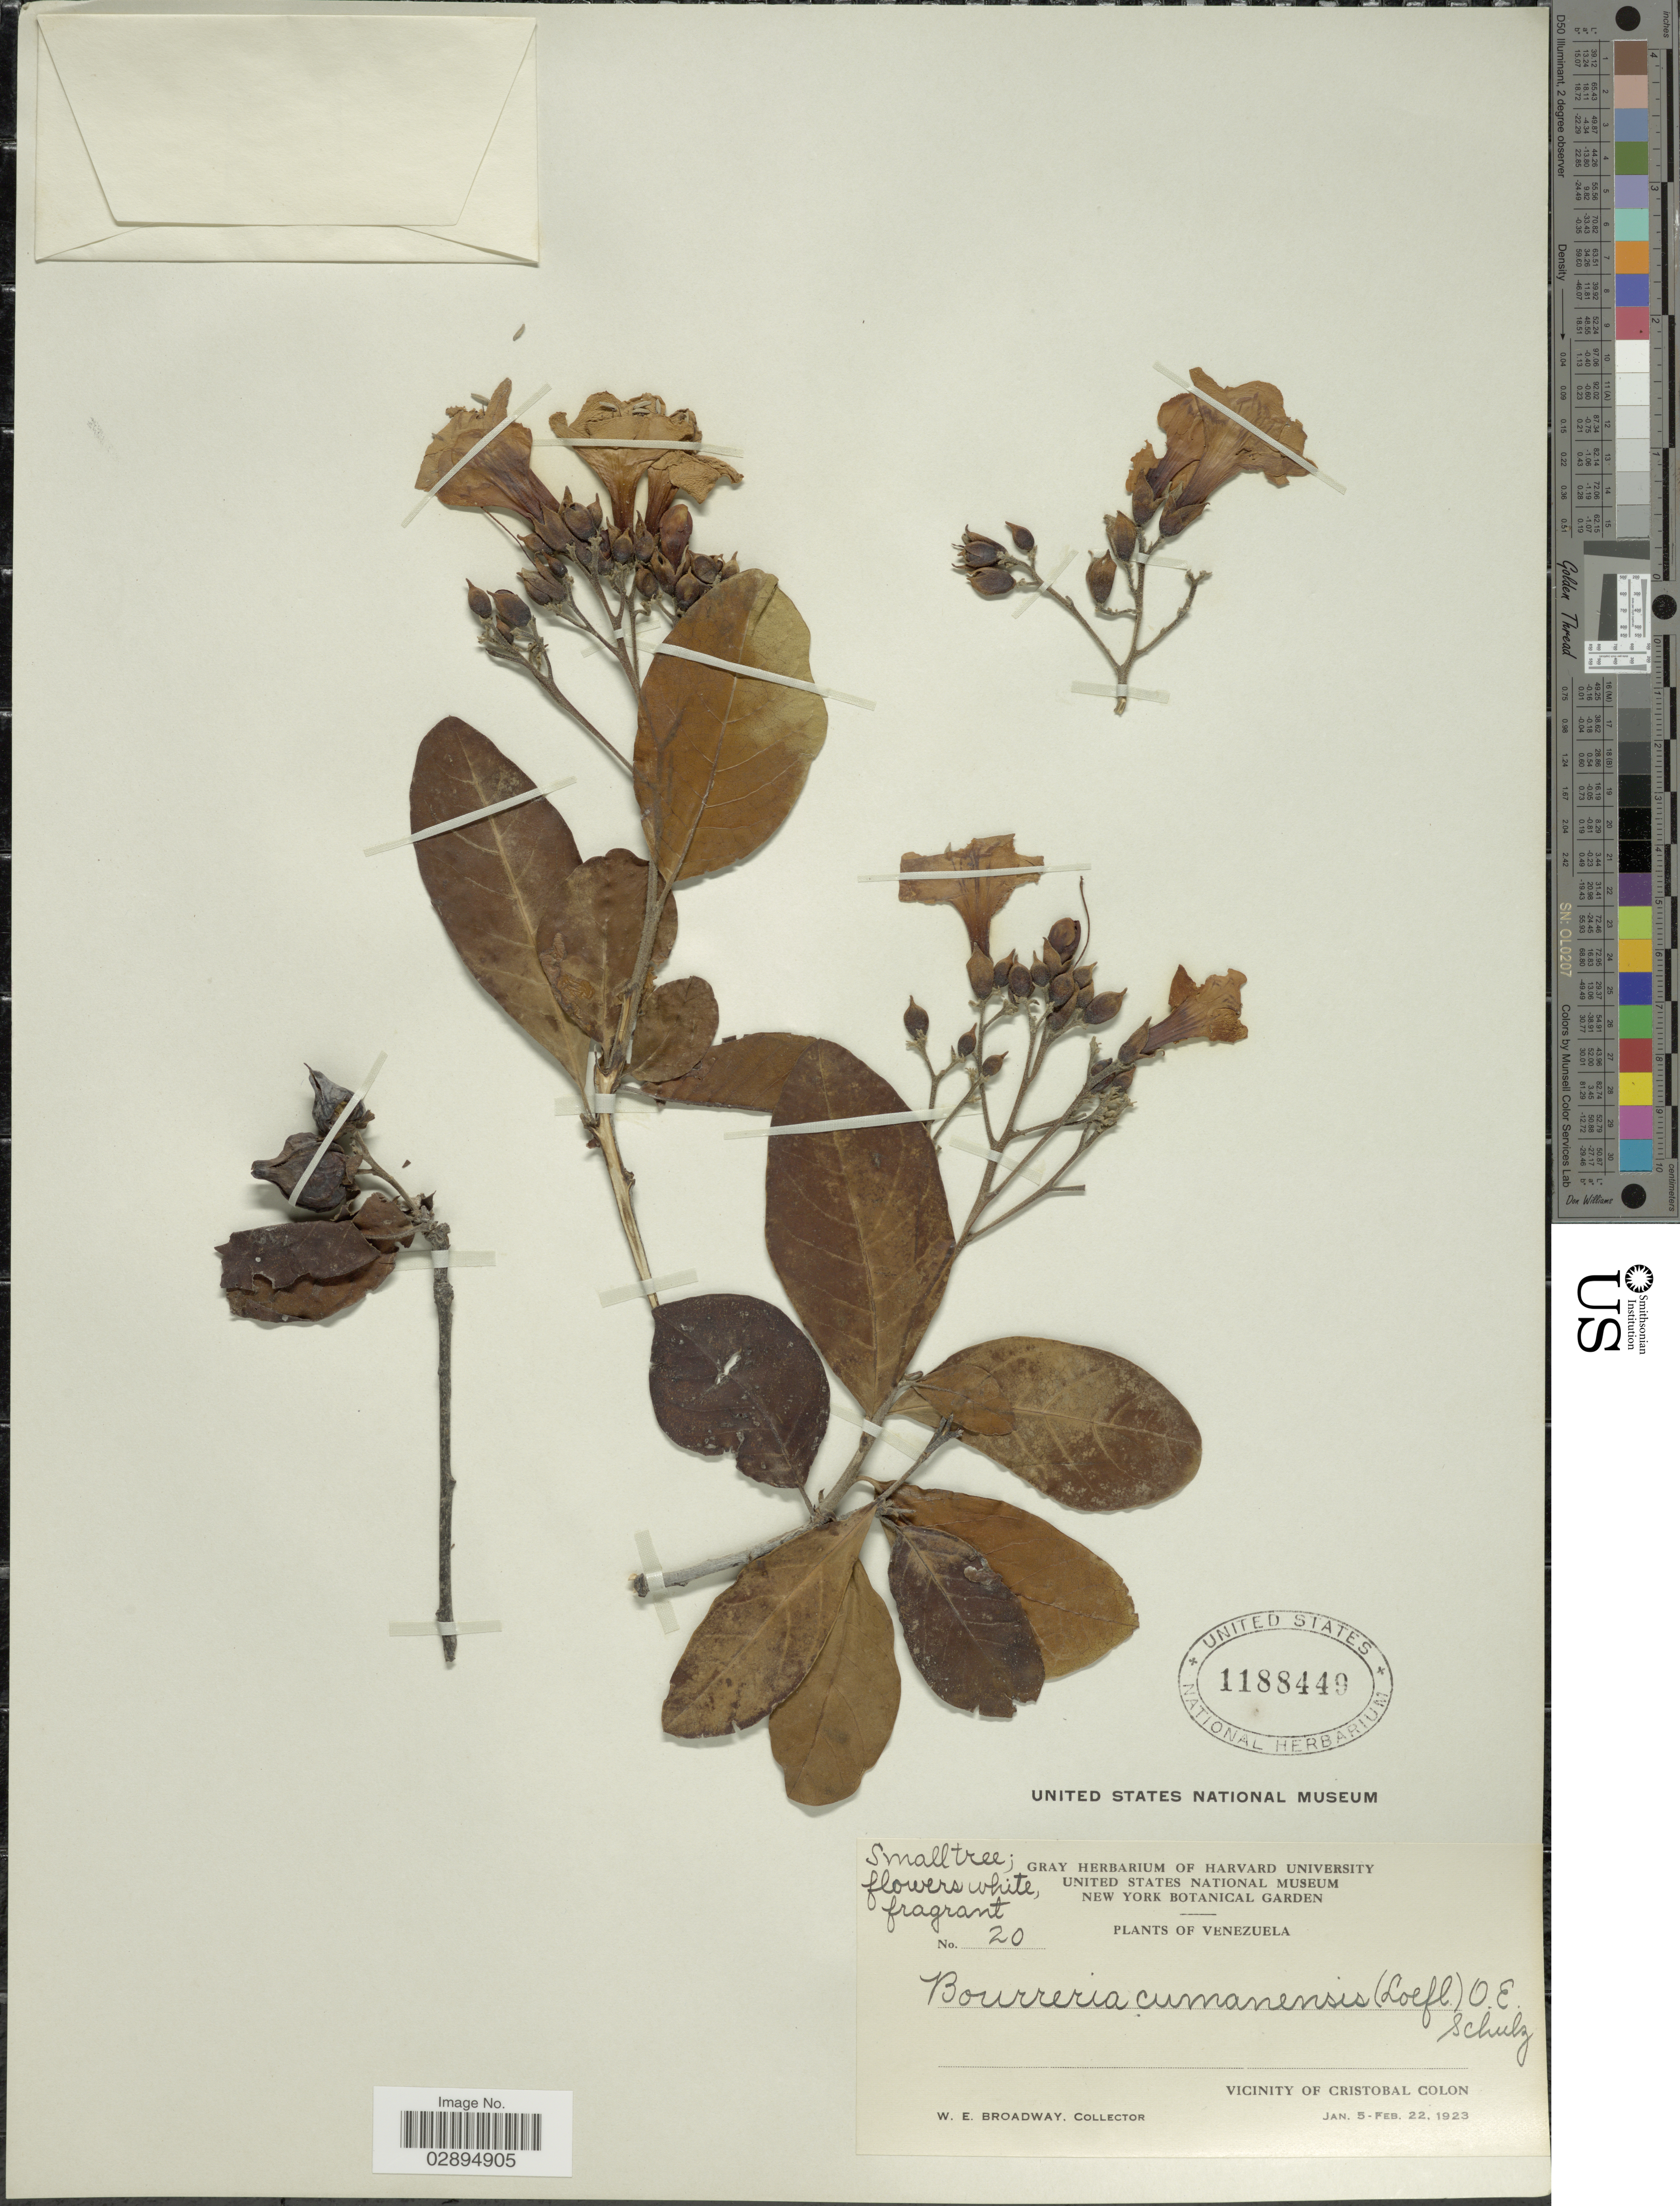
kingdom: Plantae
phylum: Tracheophyta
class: Magnoliopsida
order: Boraginales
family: Ehretiaceae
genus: Bourreria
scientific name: Bourreria exsucca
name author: (L.) Jacq.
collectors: W. E. Broadway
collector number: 20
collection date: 1923-01-05/1923-02-22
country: Venezuela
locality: Vicinity of Cristobal Colon.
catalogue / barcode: US 1188449